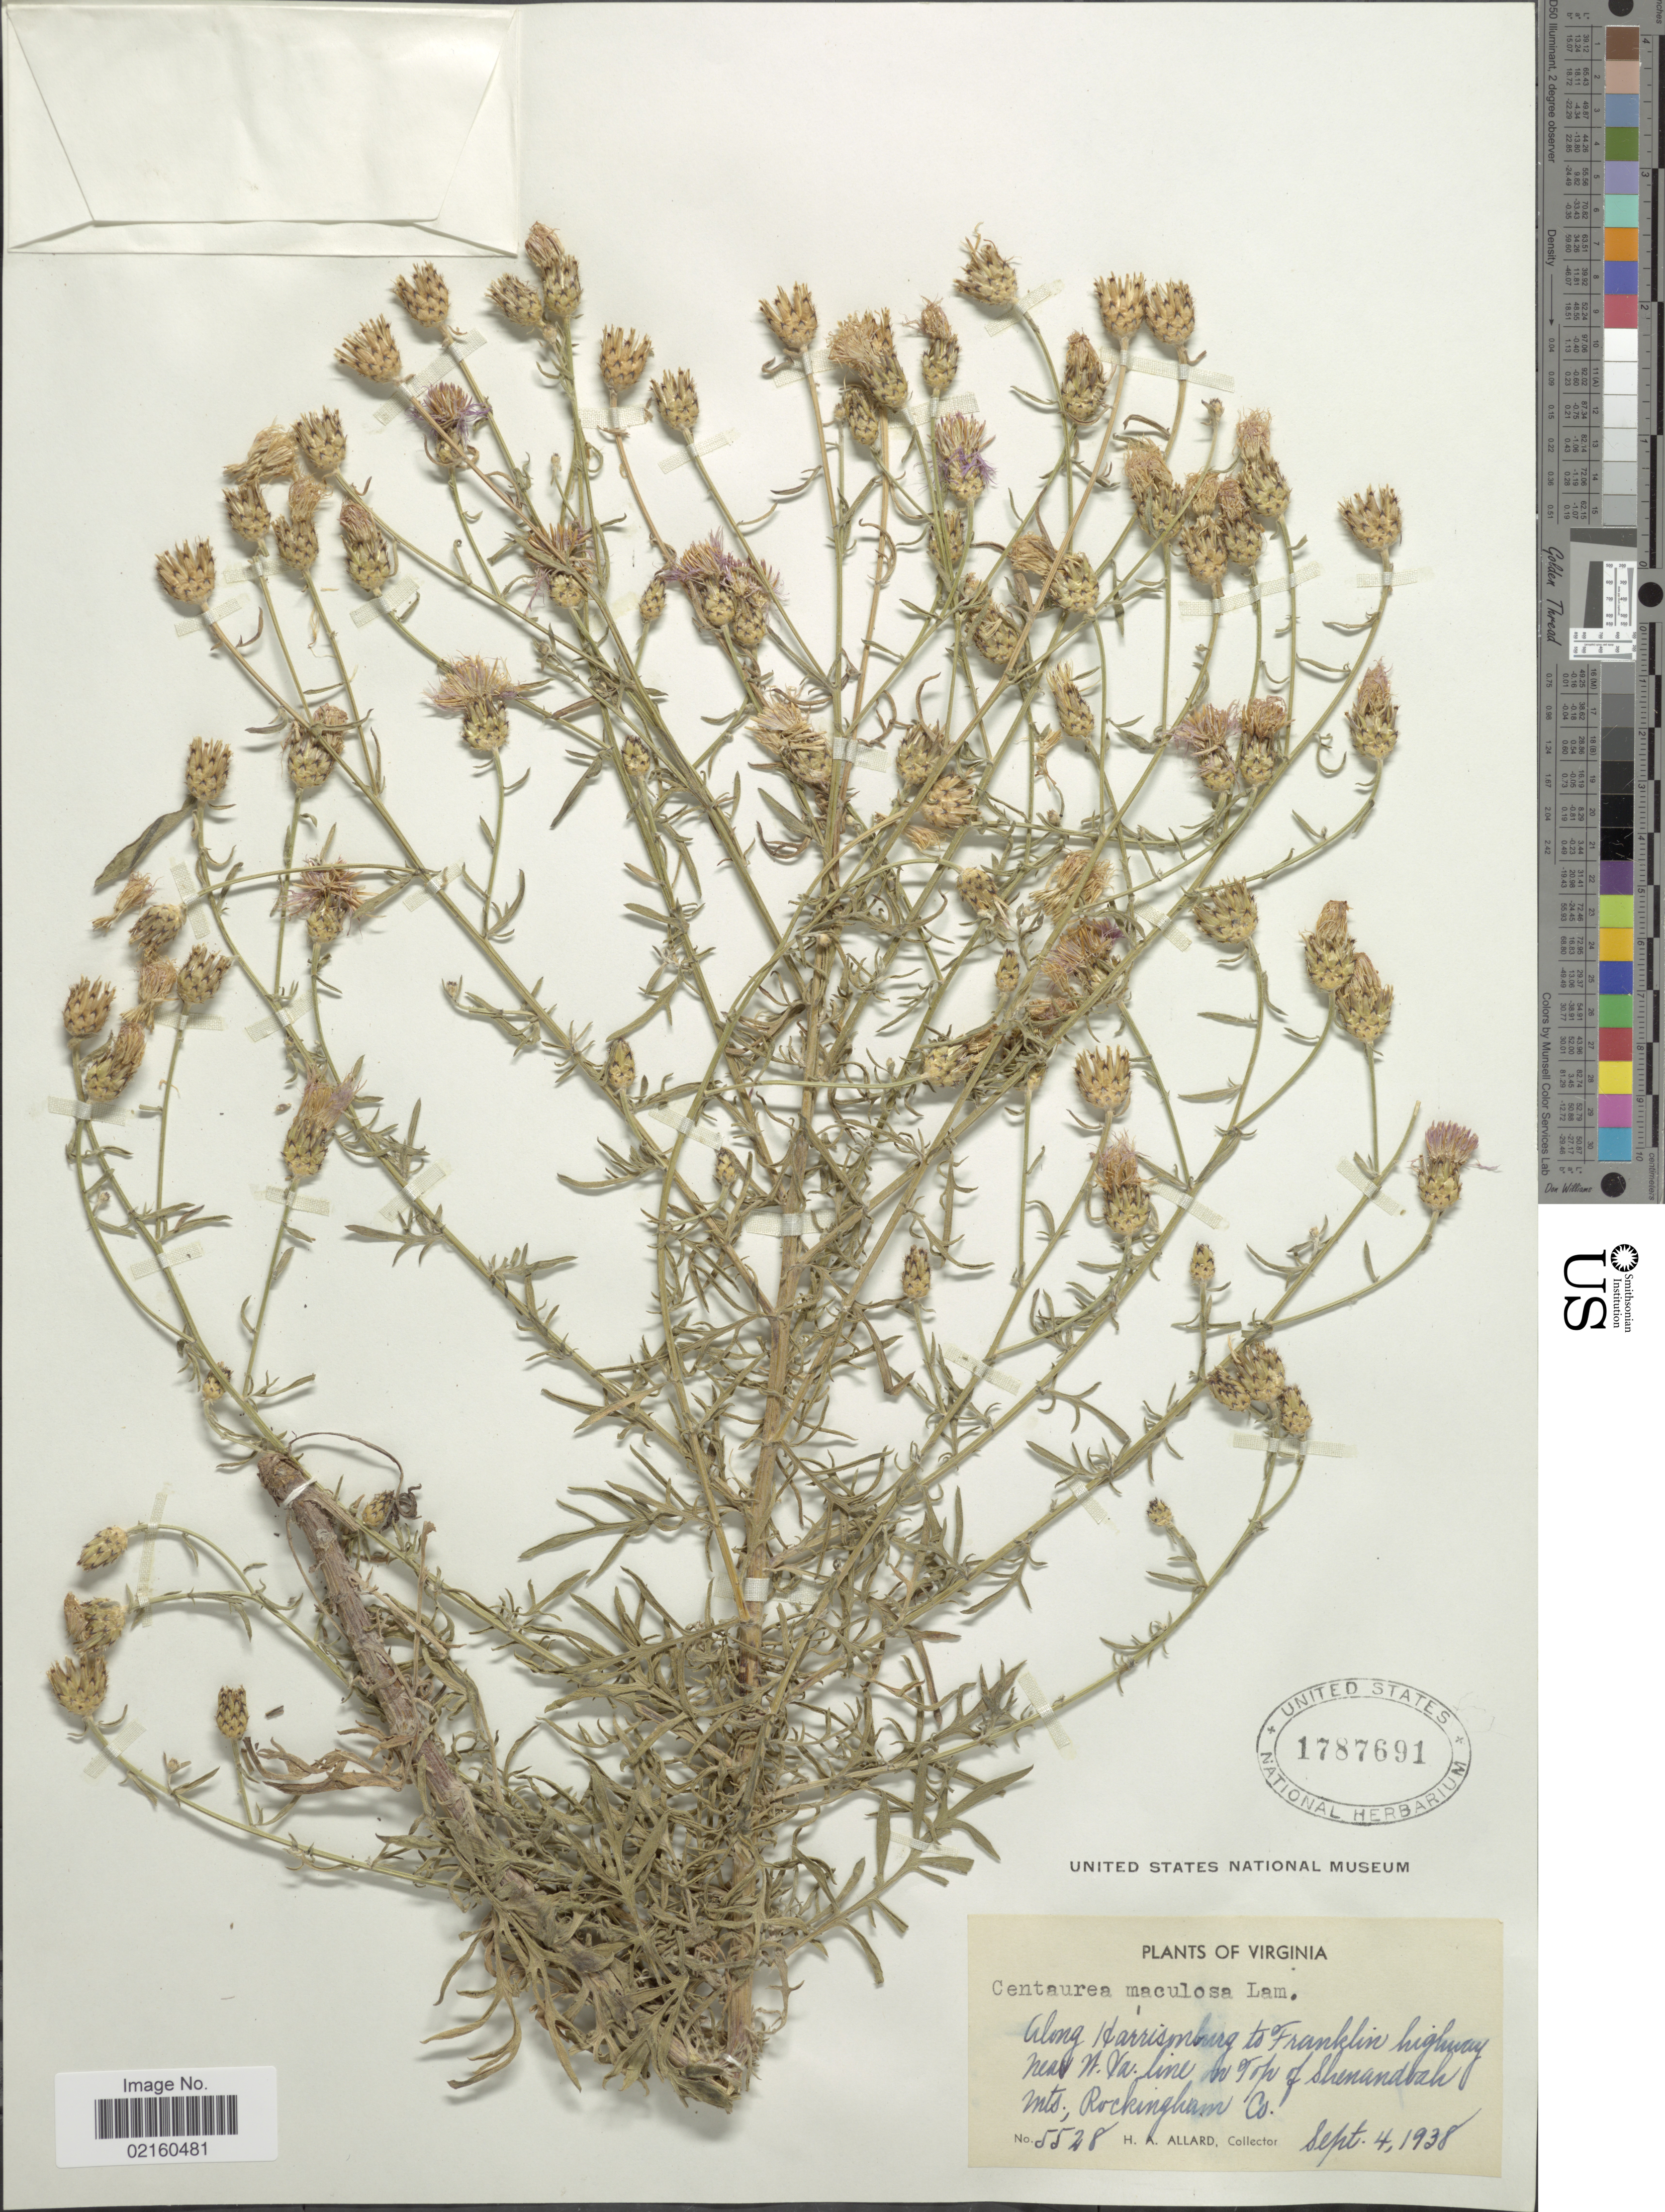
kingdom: Plantae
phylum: Tracheophyta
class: Magnoliopsida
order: Asterales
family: Asteraceae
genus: Centaurea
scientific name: Centaurea stoebe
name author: L.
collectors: H. A. Allard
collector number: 5528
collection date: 1938-09-04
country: United States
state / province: Virginia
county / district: Rockingham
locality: Along Harrisonburg to Franklin Highway near W. Va. line n Top of Shenandoah Mts.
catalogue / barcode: US 1787691